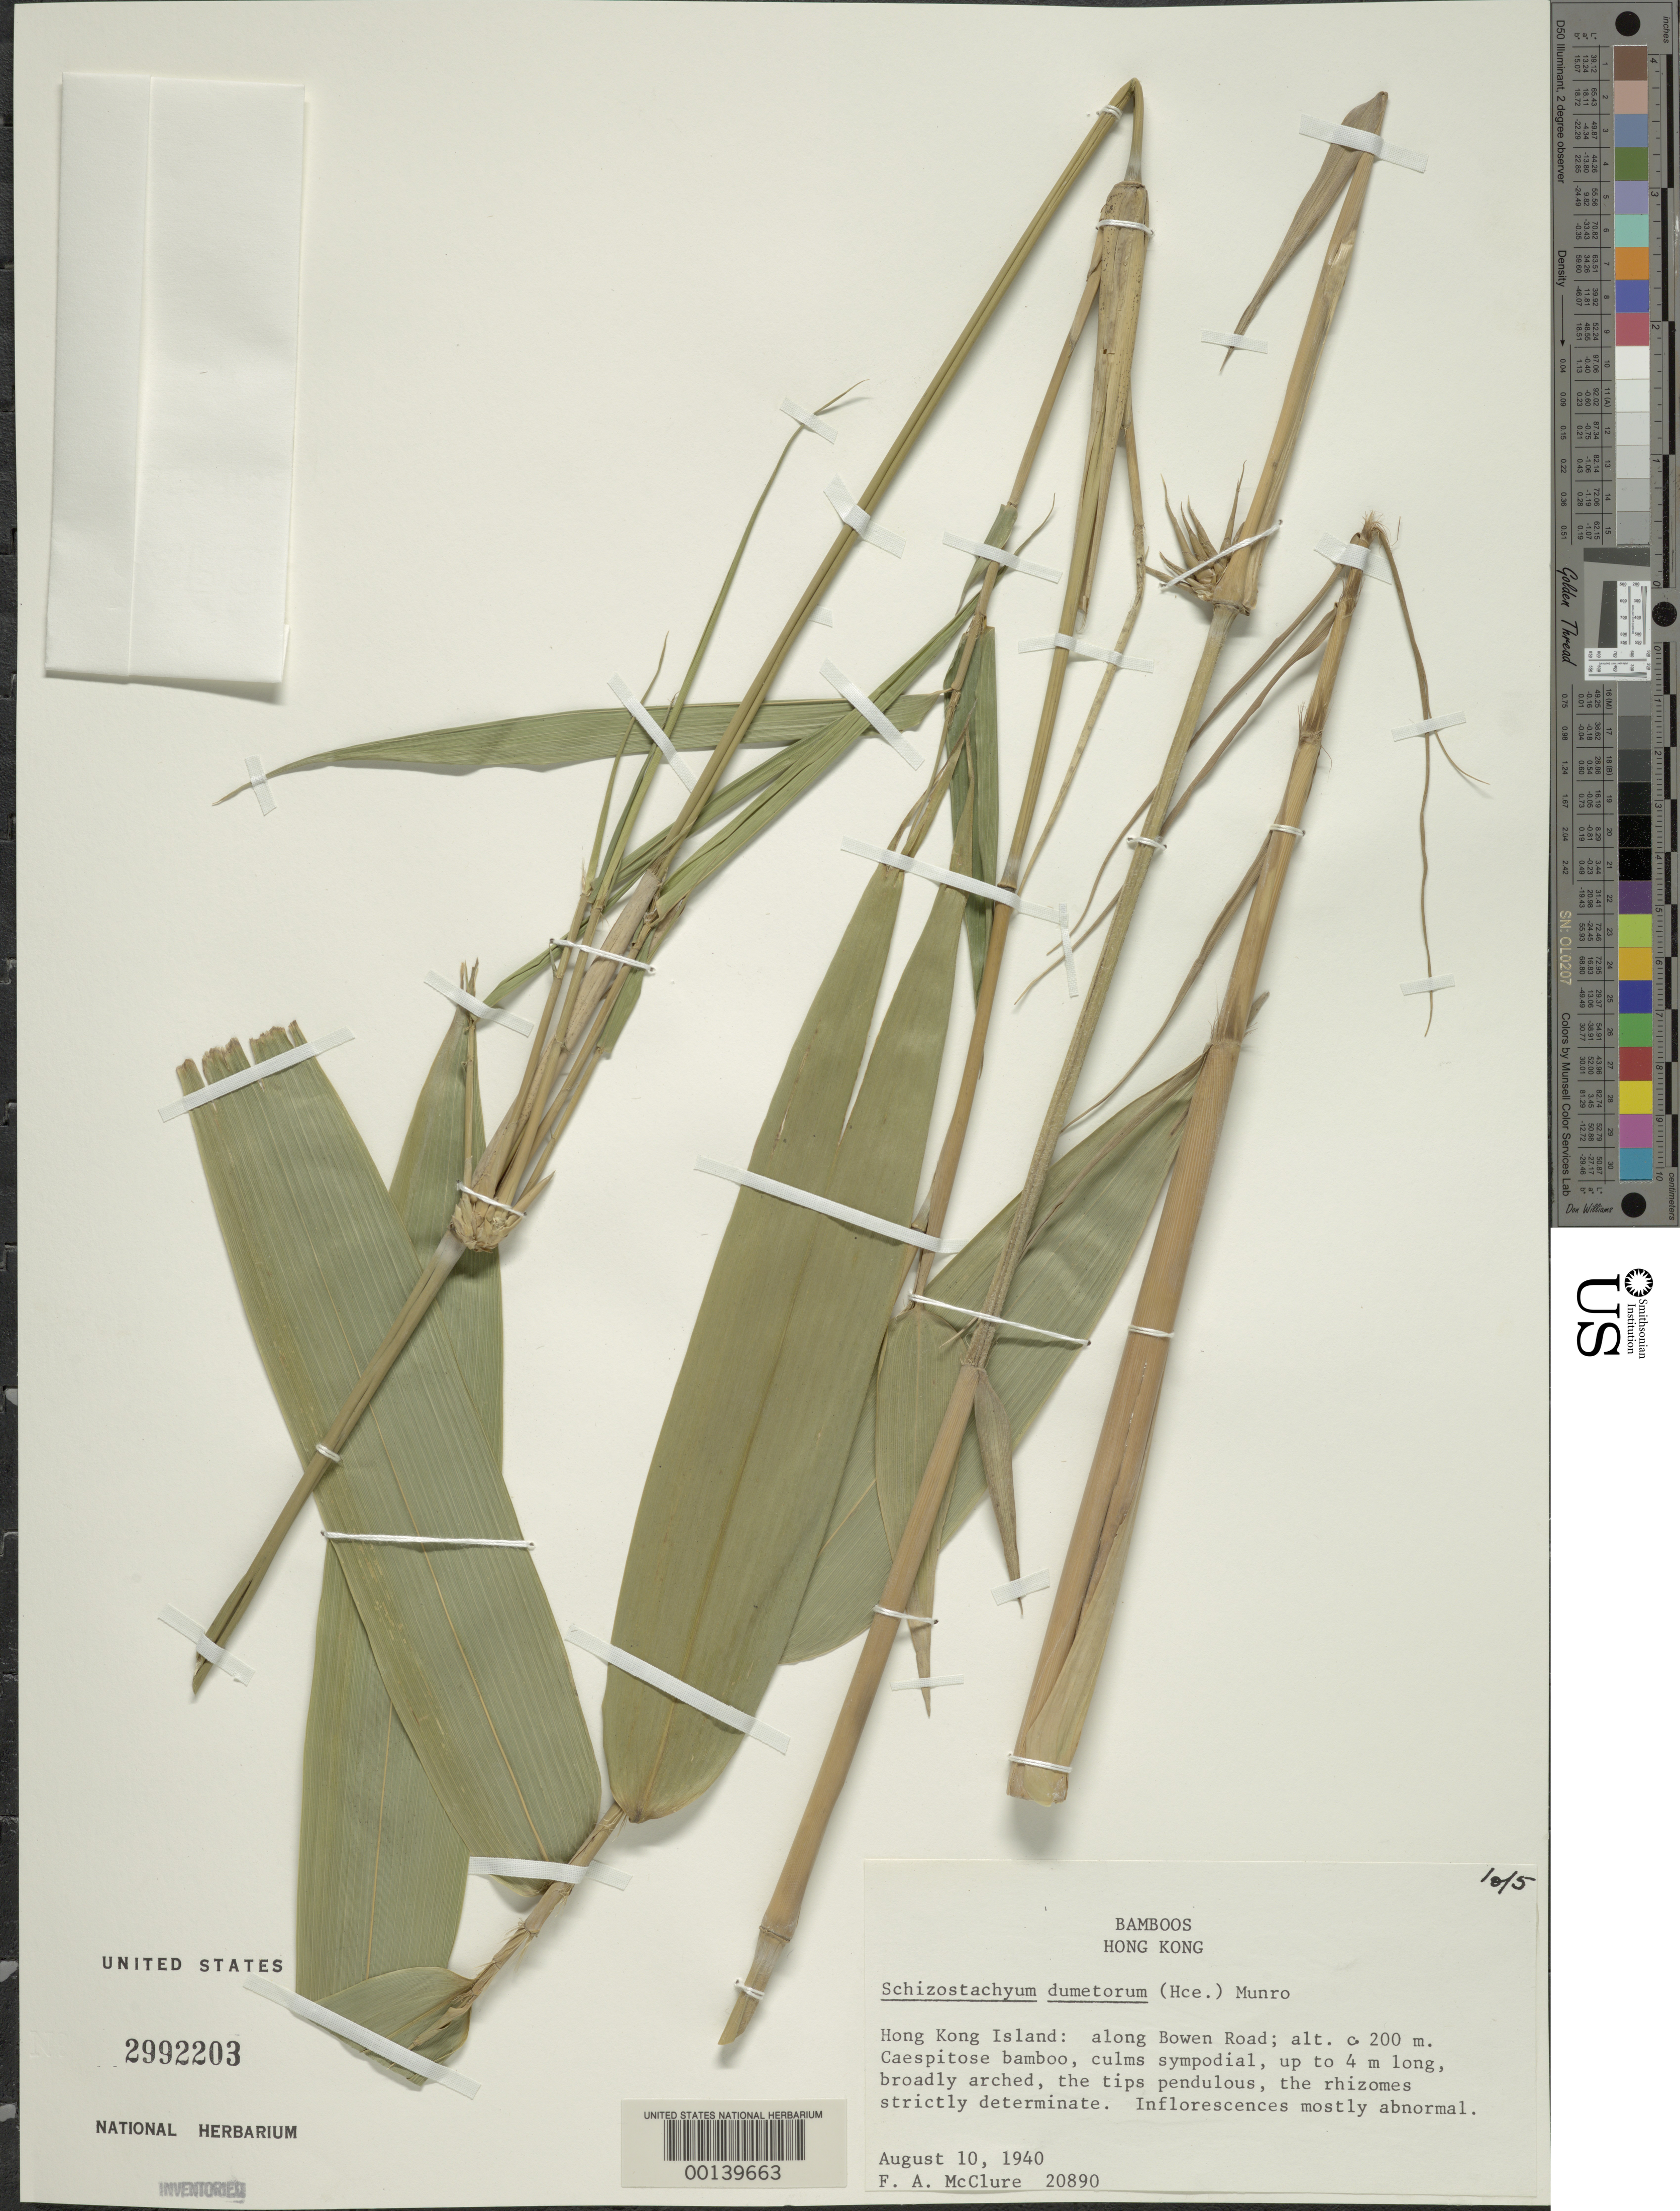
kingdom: Plantae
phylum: Tracheophyta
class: Liliopsida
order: Poales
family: Poaceae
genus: Schizostachyum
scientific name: Schizostachyum dumetorum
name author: (Hance) Munro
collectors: F. A. McClure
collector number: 20890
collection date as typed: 10 Aug 1940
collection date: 1940-08-10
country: China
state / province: Hong Kong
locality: Hong kong isl., bowen rd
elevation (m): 200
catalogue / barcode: US 2992203